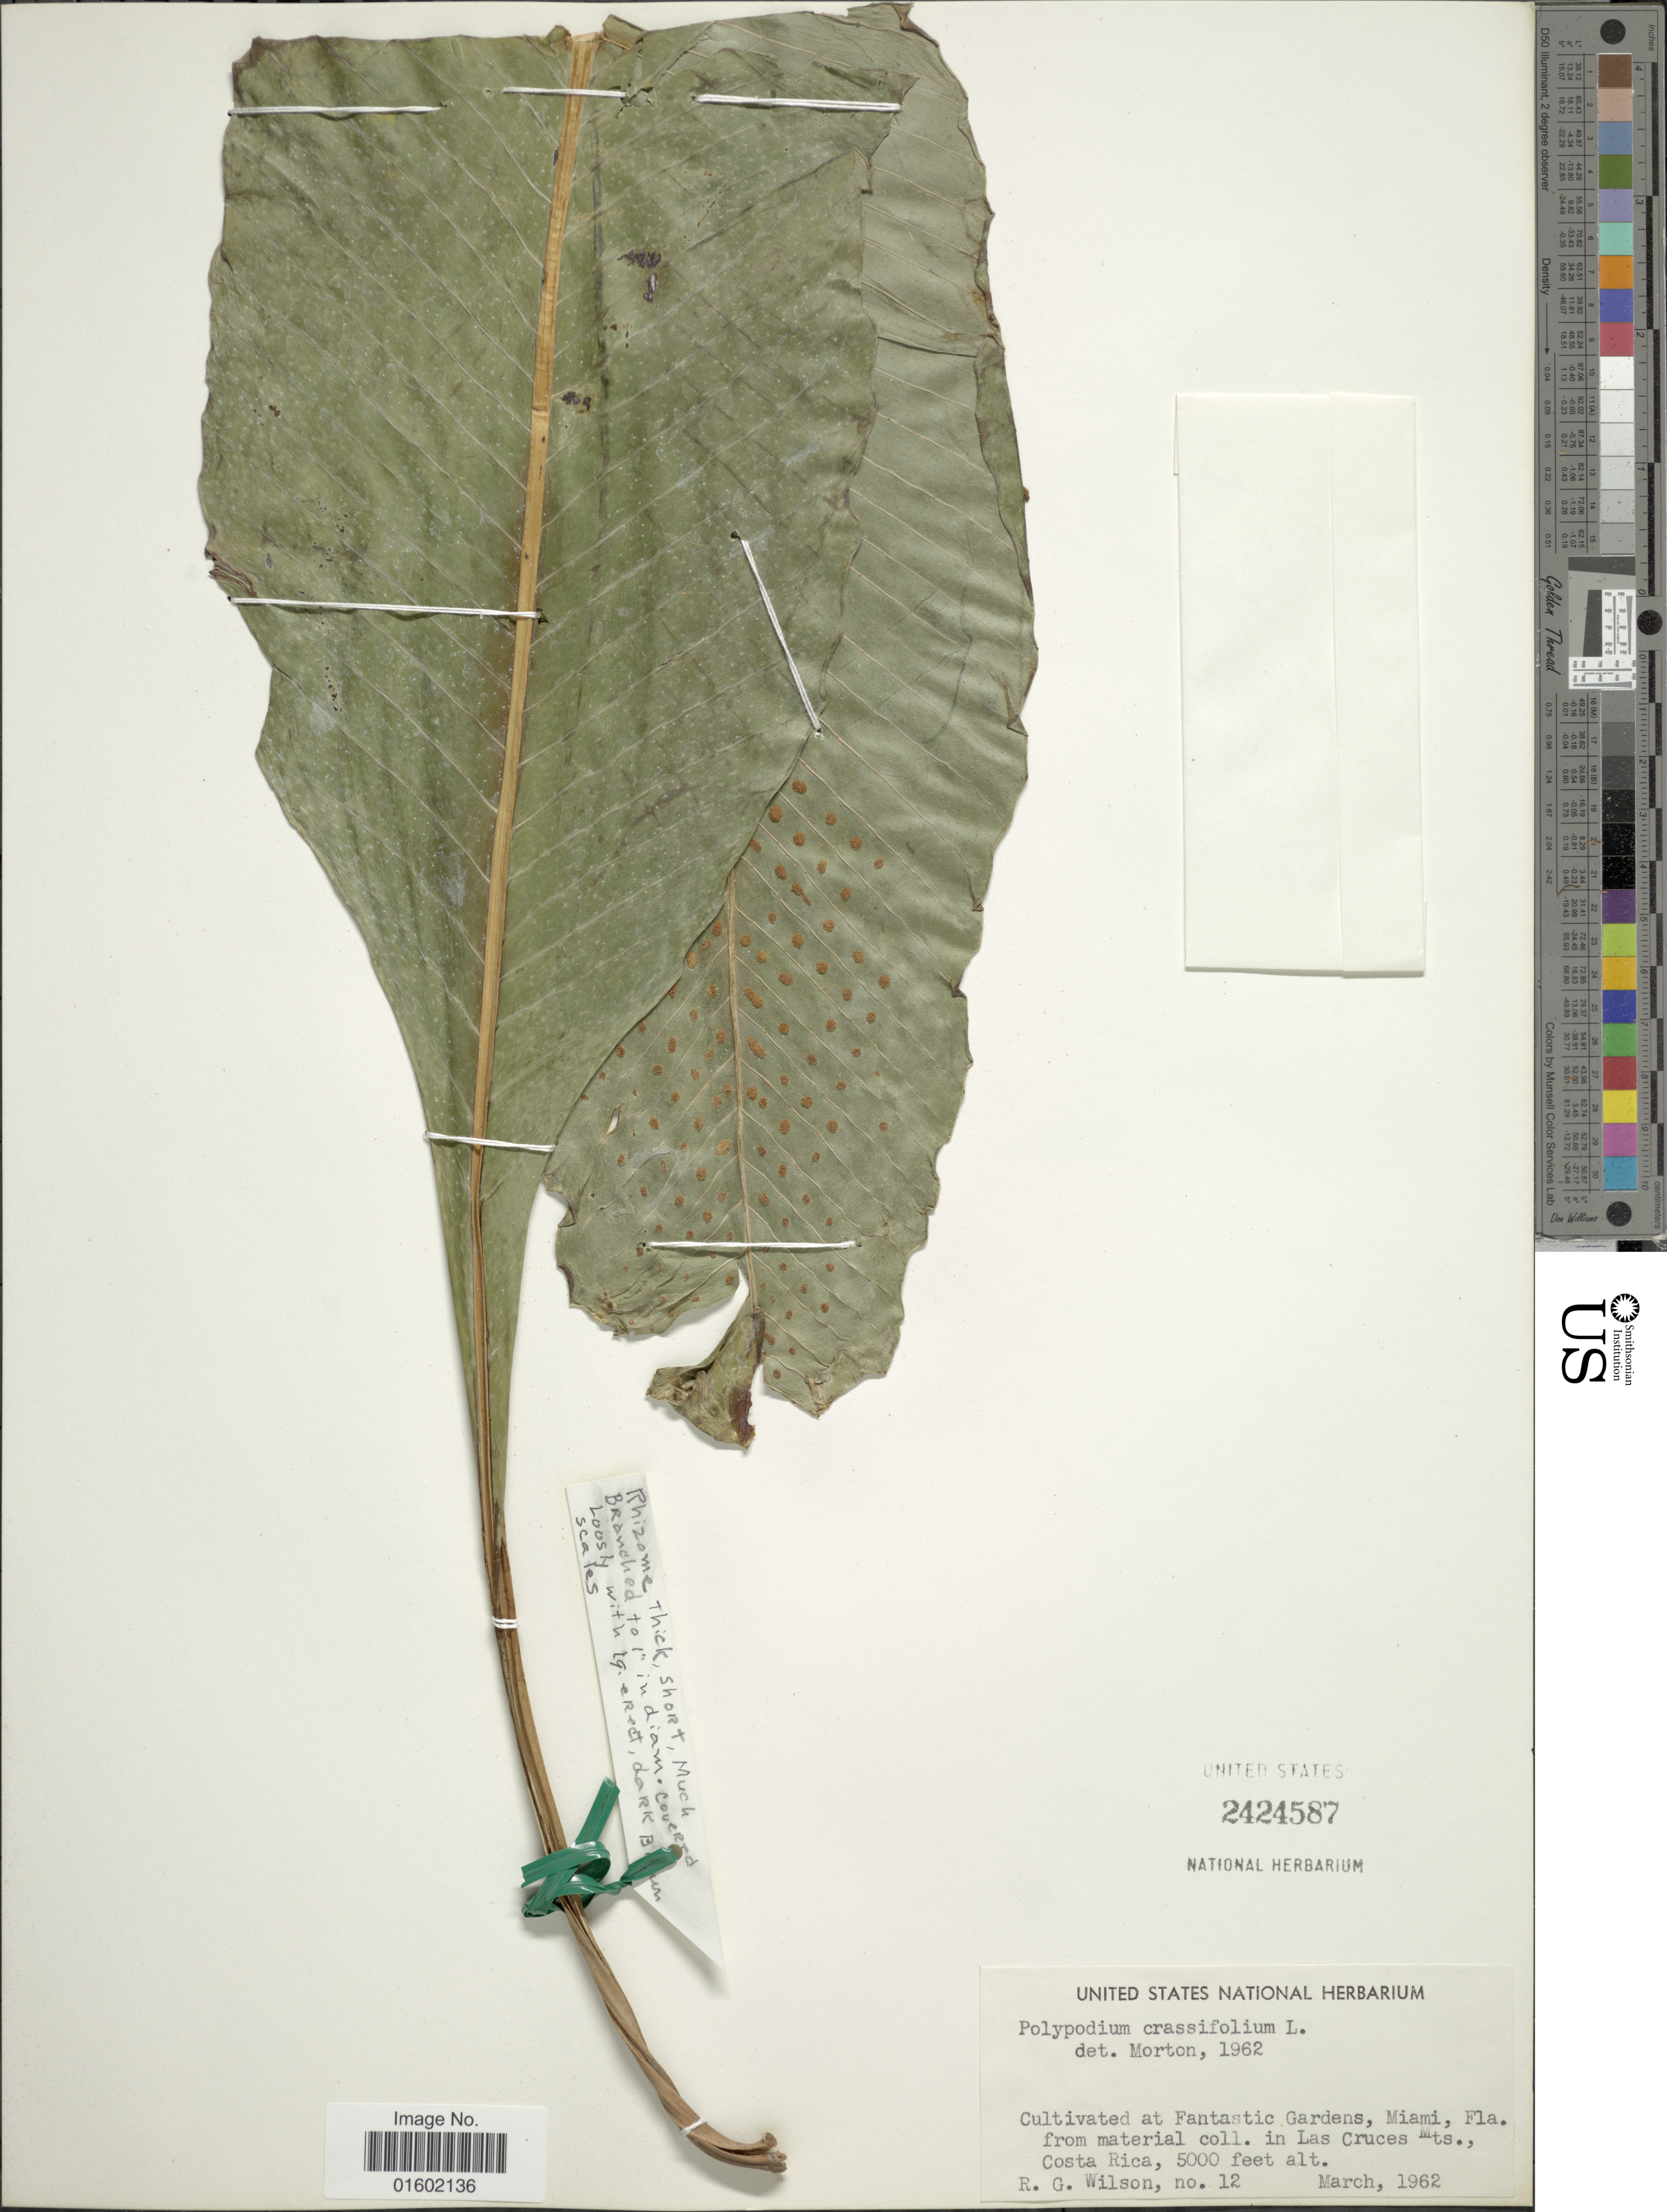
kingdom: Plantae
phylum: Tracheophyta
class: Polypodiopsida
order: Polypodiales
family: Polypodiaceae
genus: Niphidium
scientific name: Niphidium crassifolium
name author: (L.) Lellinger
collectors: R. G. Wilson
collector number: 12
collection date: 1962-03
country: United States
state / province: Florida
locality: Cultivated at Fantastic Gardens, Miami, Fla.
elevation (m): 1524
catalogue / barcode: US 2424587